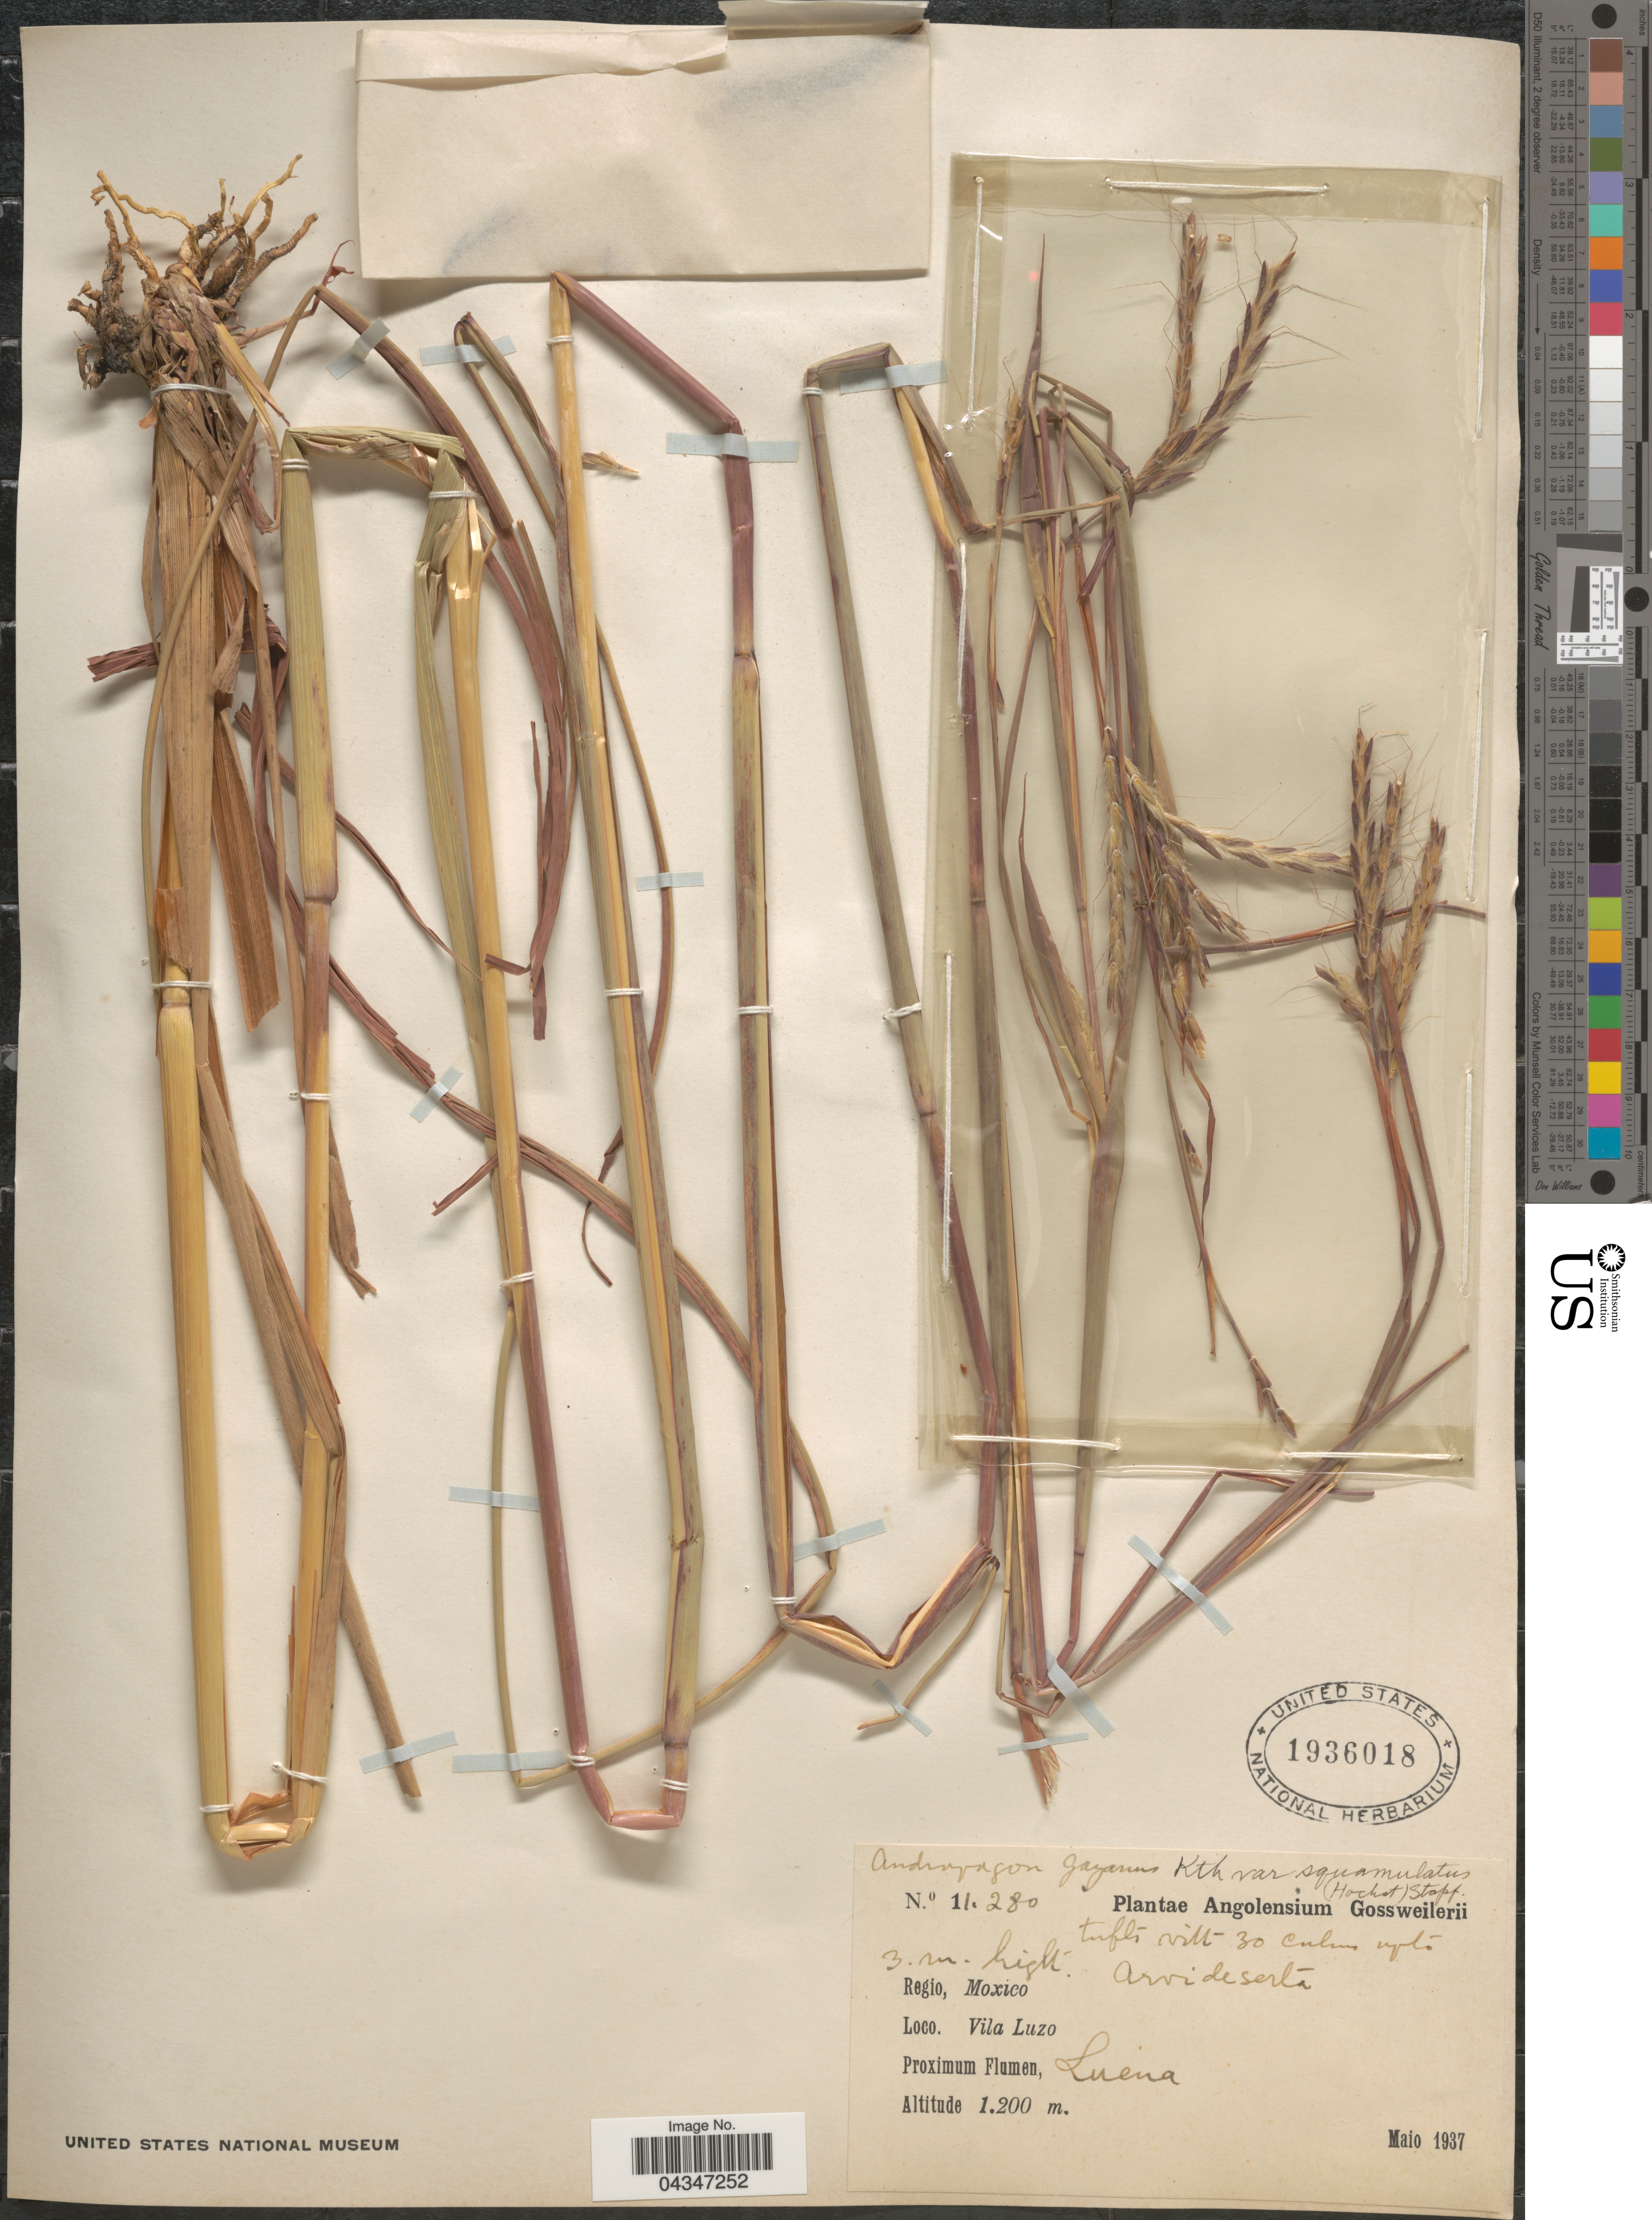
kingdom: Plantae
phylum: Tracheophyta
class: Liliopsida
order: Poales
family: Poaceae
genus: Andropogon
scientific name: Andropogon gayanus var. polycladus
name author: (Hack.) Clayton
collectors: -. Gossweiler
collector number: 11280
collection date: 1937-05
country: Angola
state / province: Moxico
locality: Regio, Moxico. Vila Luzo. Luena.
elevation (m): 1200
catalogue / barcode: US 1936018